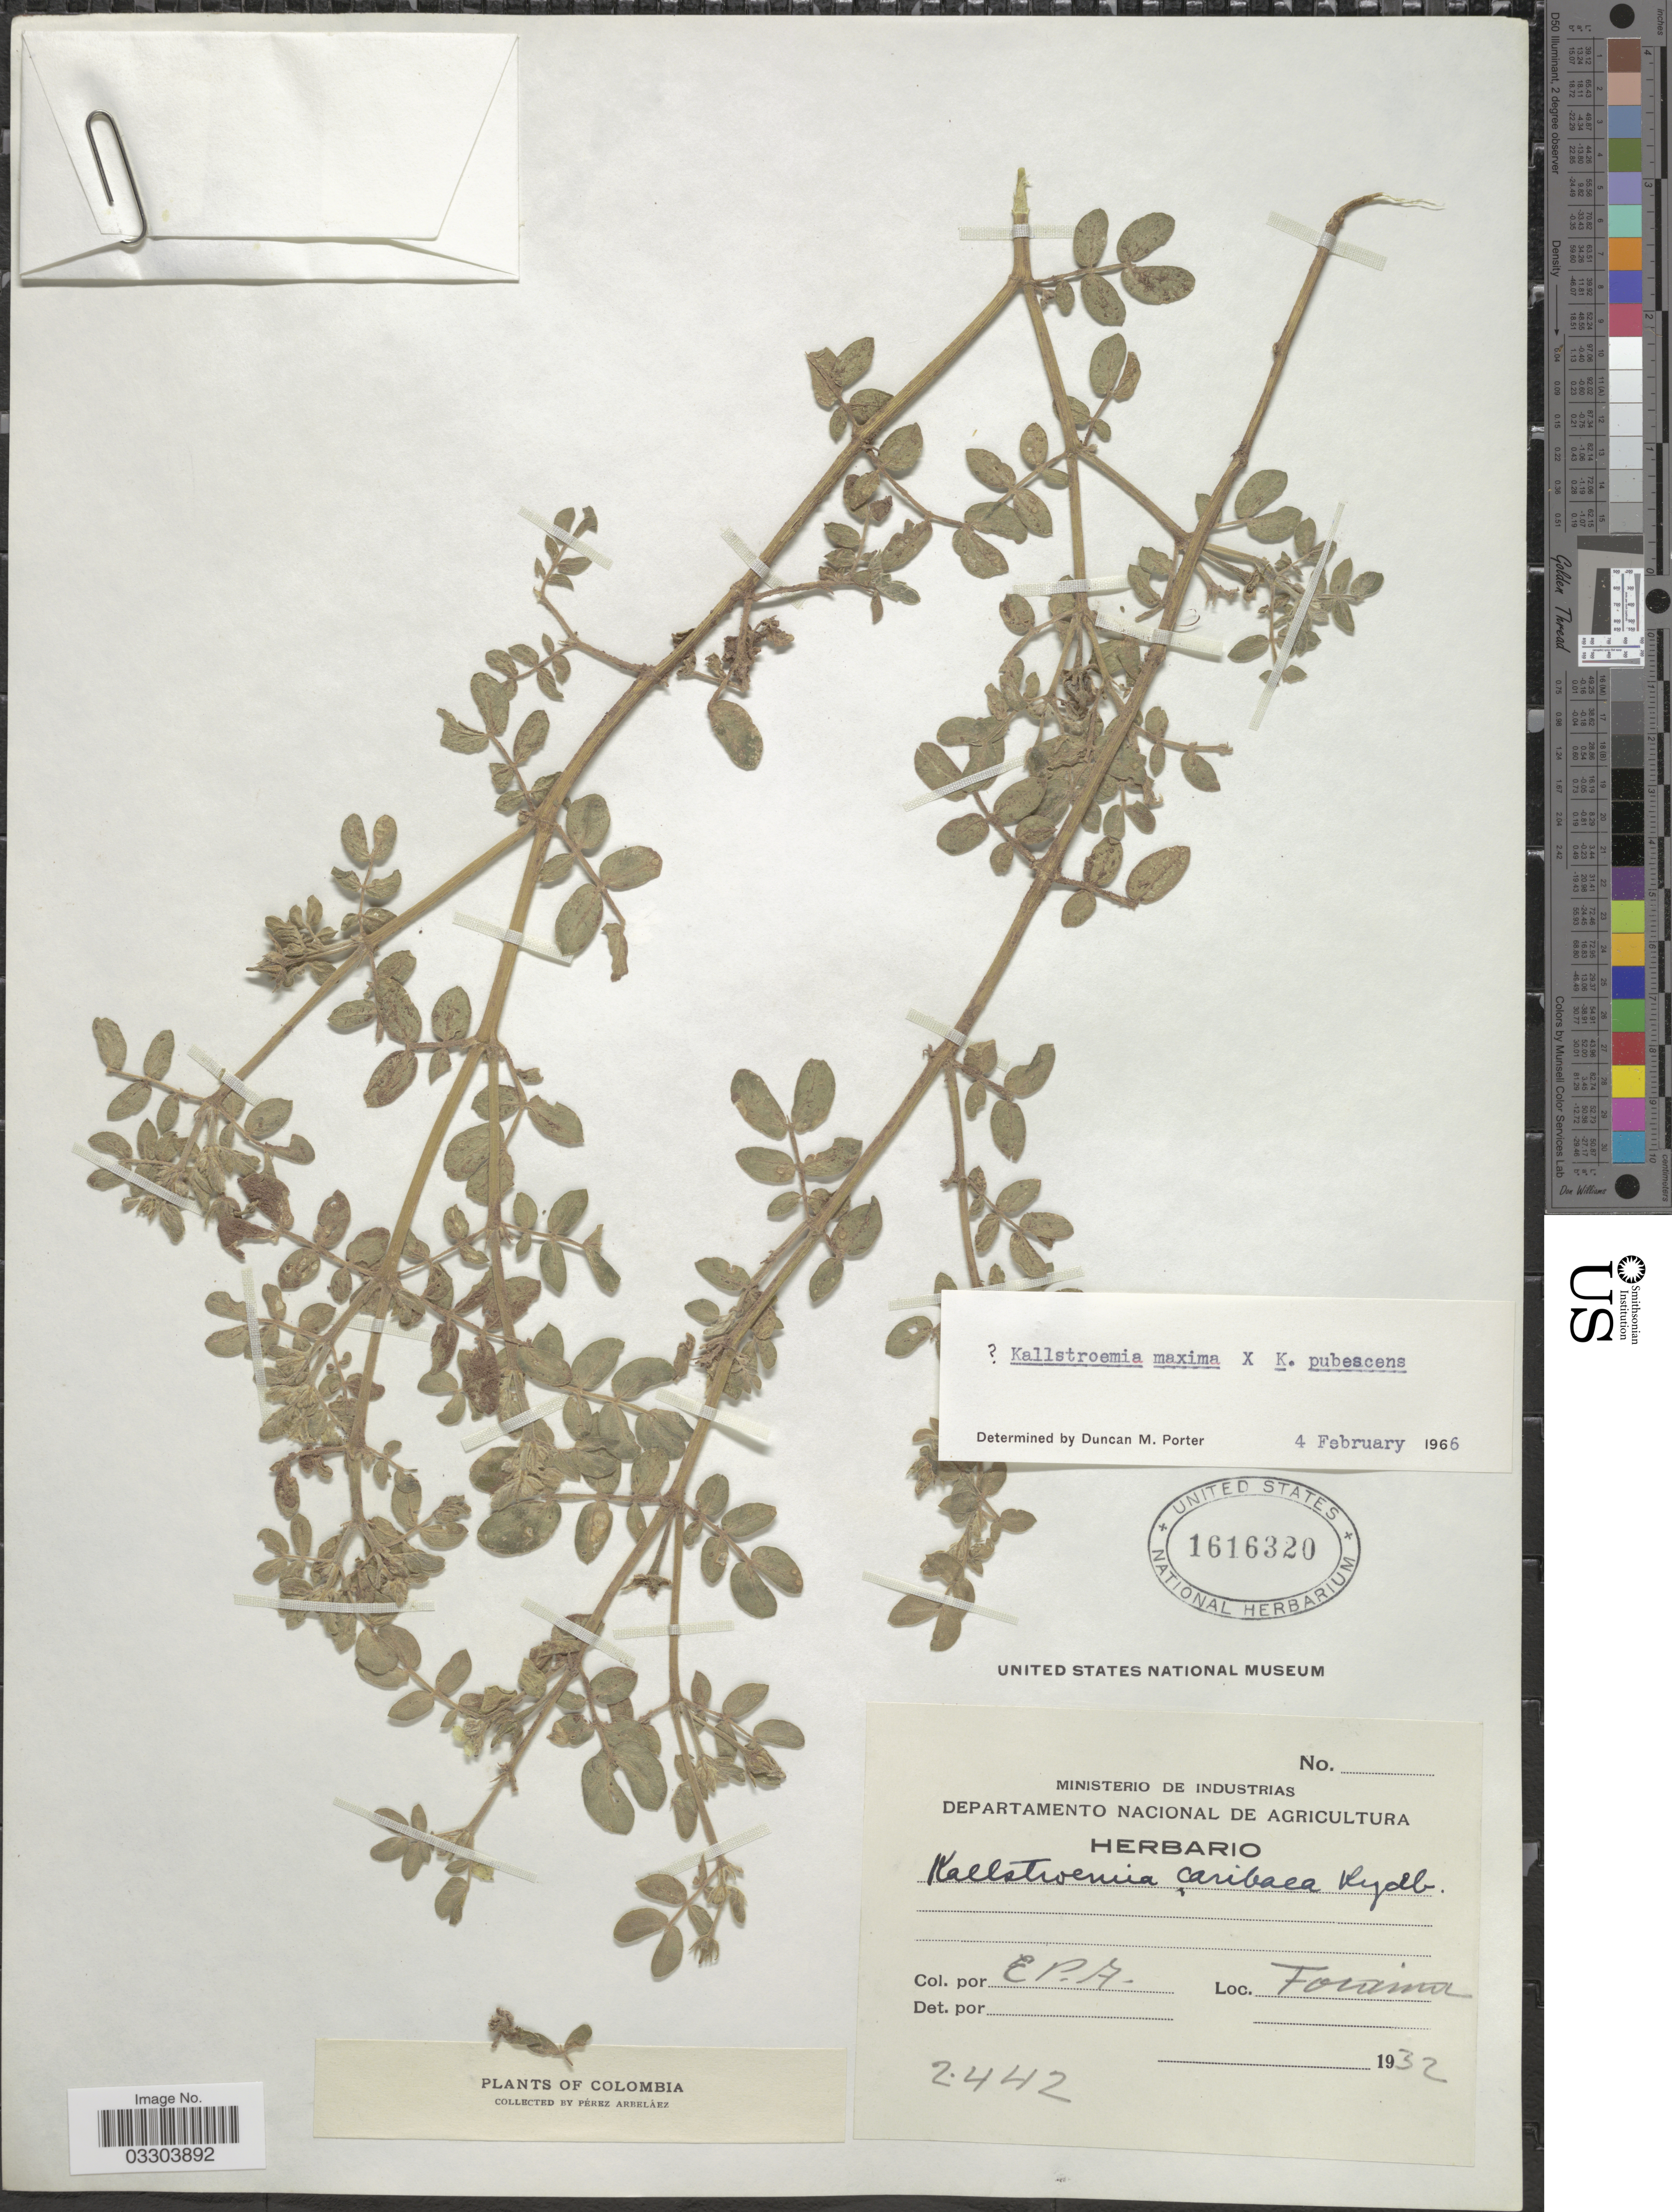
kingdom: Plantae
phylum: Tracheophyta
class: Magnoliopsida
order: Zygophyllales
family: Zygophyllaceae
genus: Kallstroemia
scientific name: Kallstroemia maxima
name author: (L.) Hook. & Arn.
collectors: E. Pérez Arbeláez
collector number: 2442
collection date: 1932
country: Colombia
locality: Tocaima.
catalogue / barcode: US 1616320